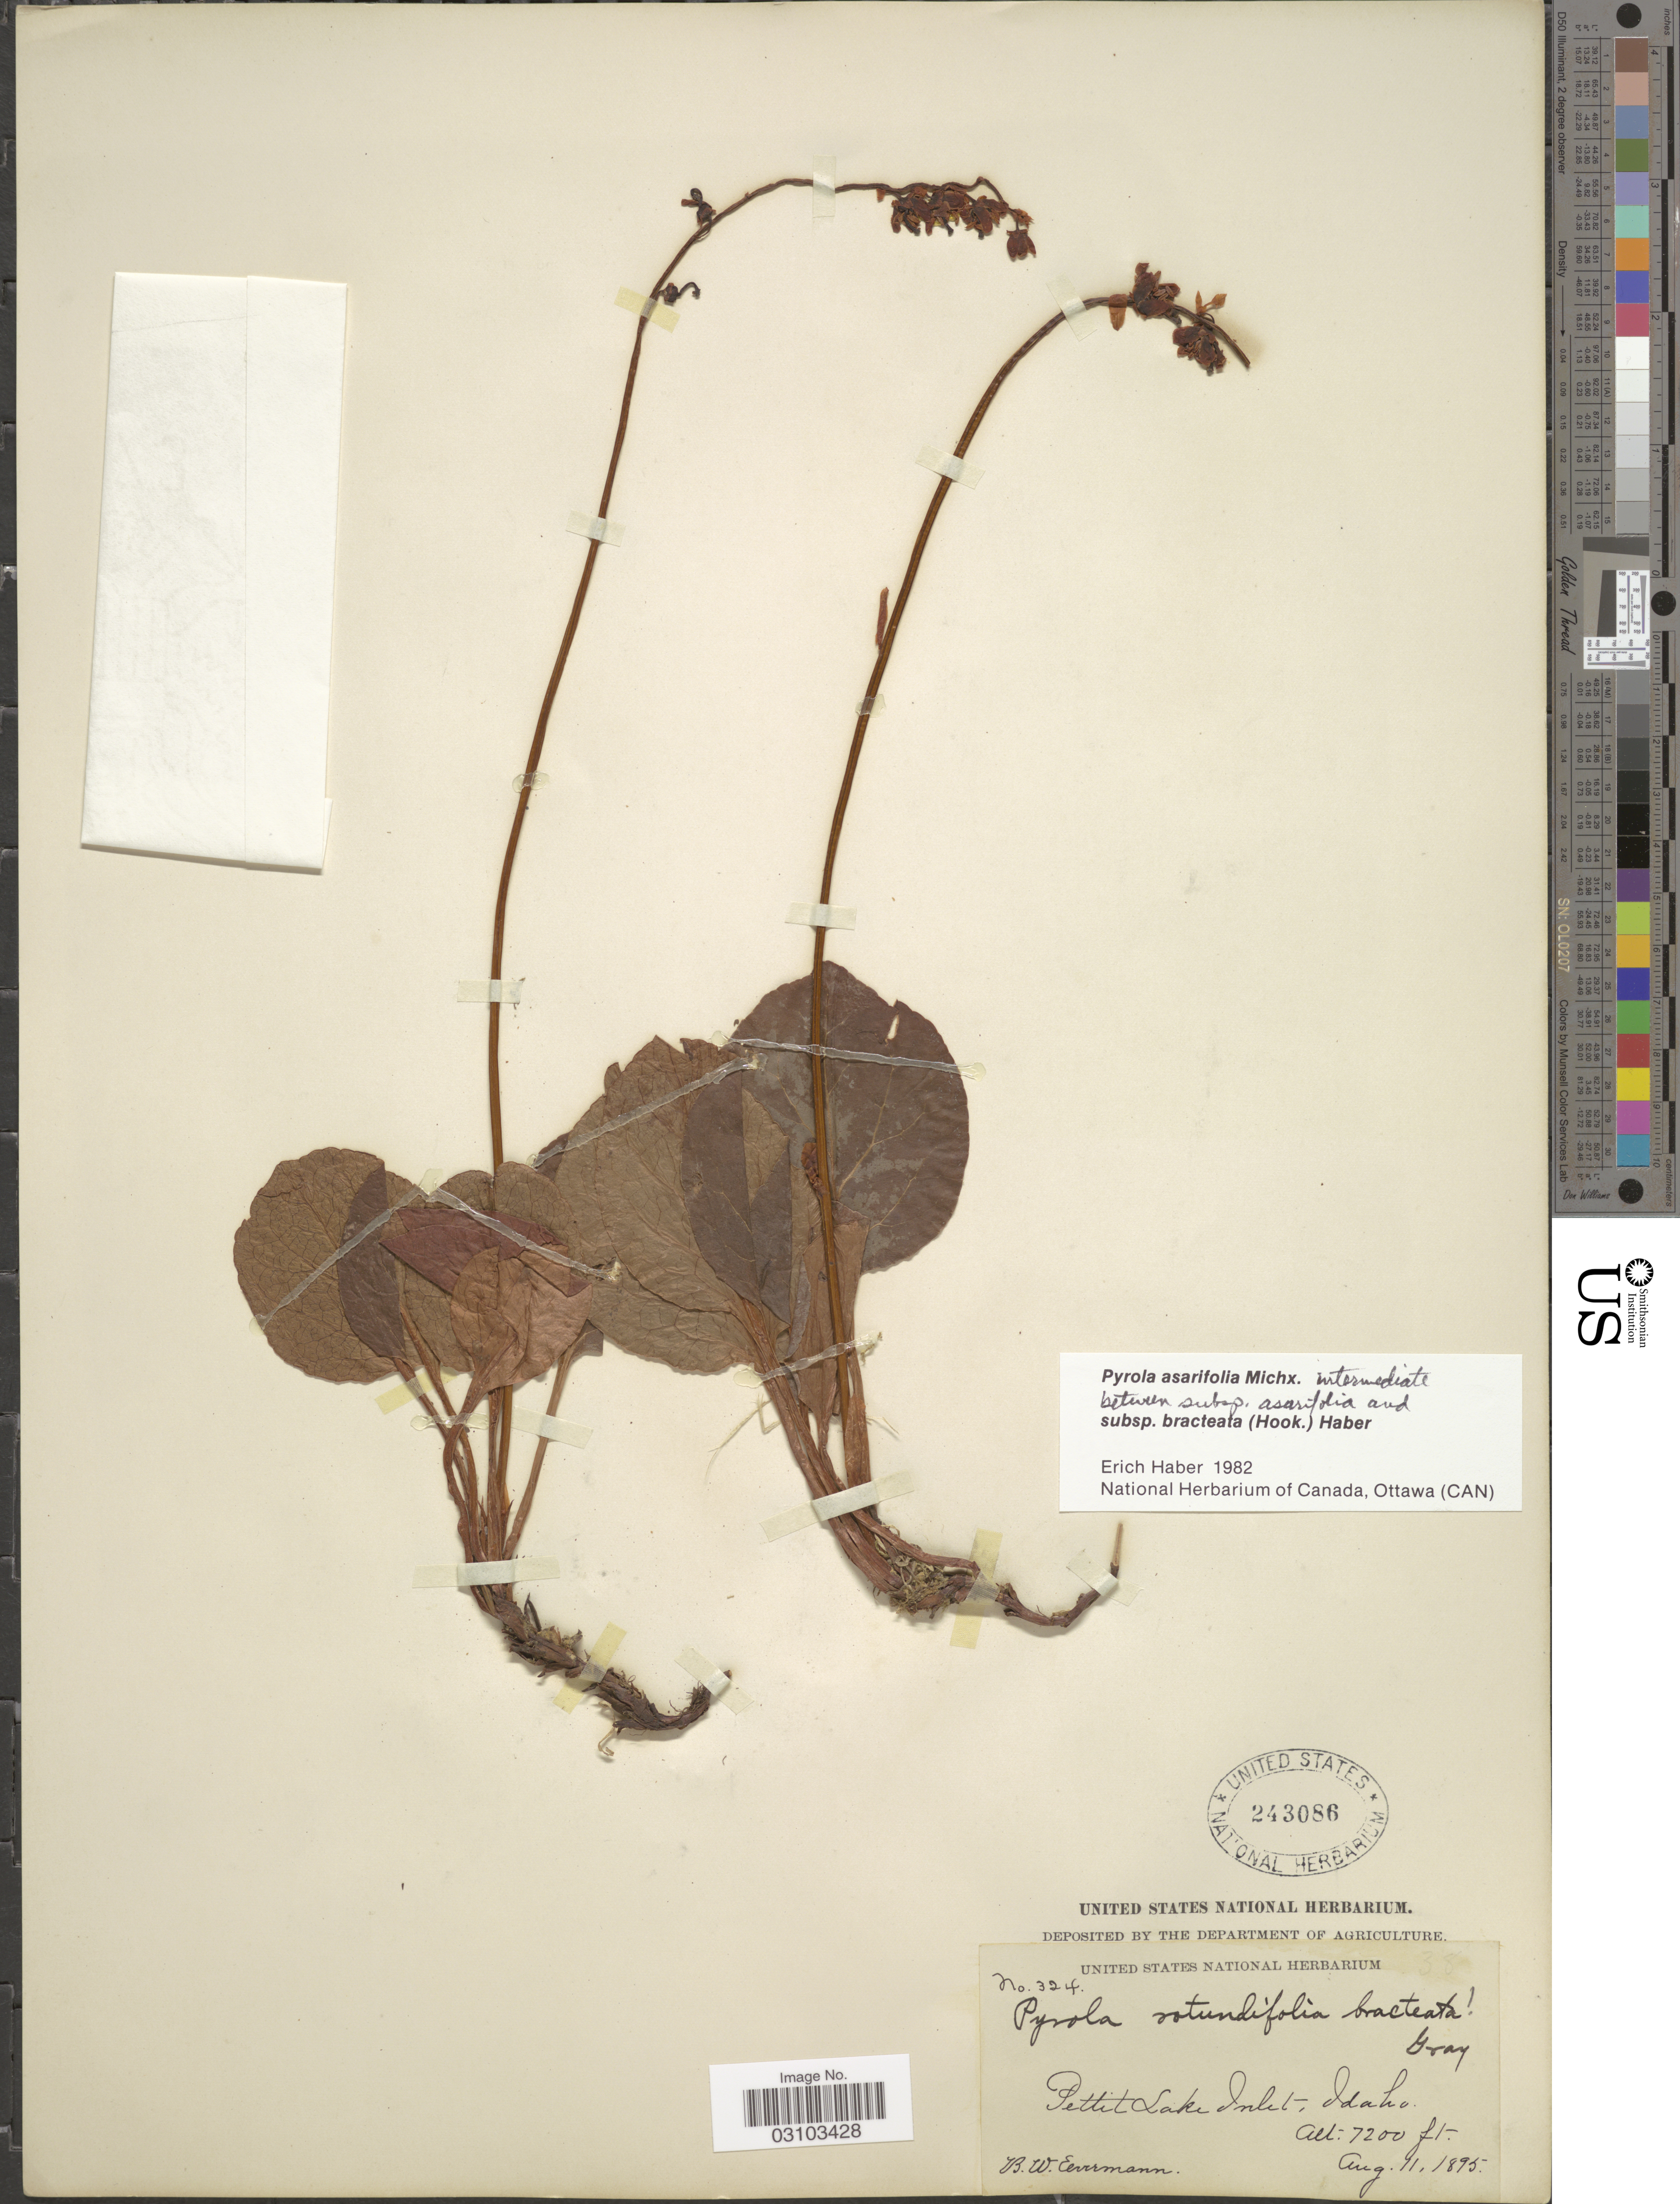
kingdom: Plantae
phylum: Tracheophyta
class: Magnoliopsida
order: Ericales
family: Ericaceae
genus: Pyrola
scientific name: Pyrola asarifolia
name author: Michx.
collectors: B. W. Evermann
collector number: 324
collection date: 1895-08-11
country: United States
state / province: Idaho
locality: Petit Lake Inlet.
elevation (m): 2195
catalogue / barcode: US 243086